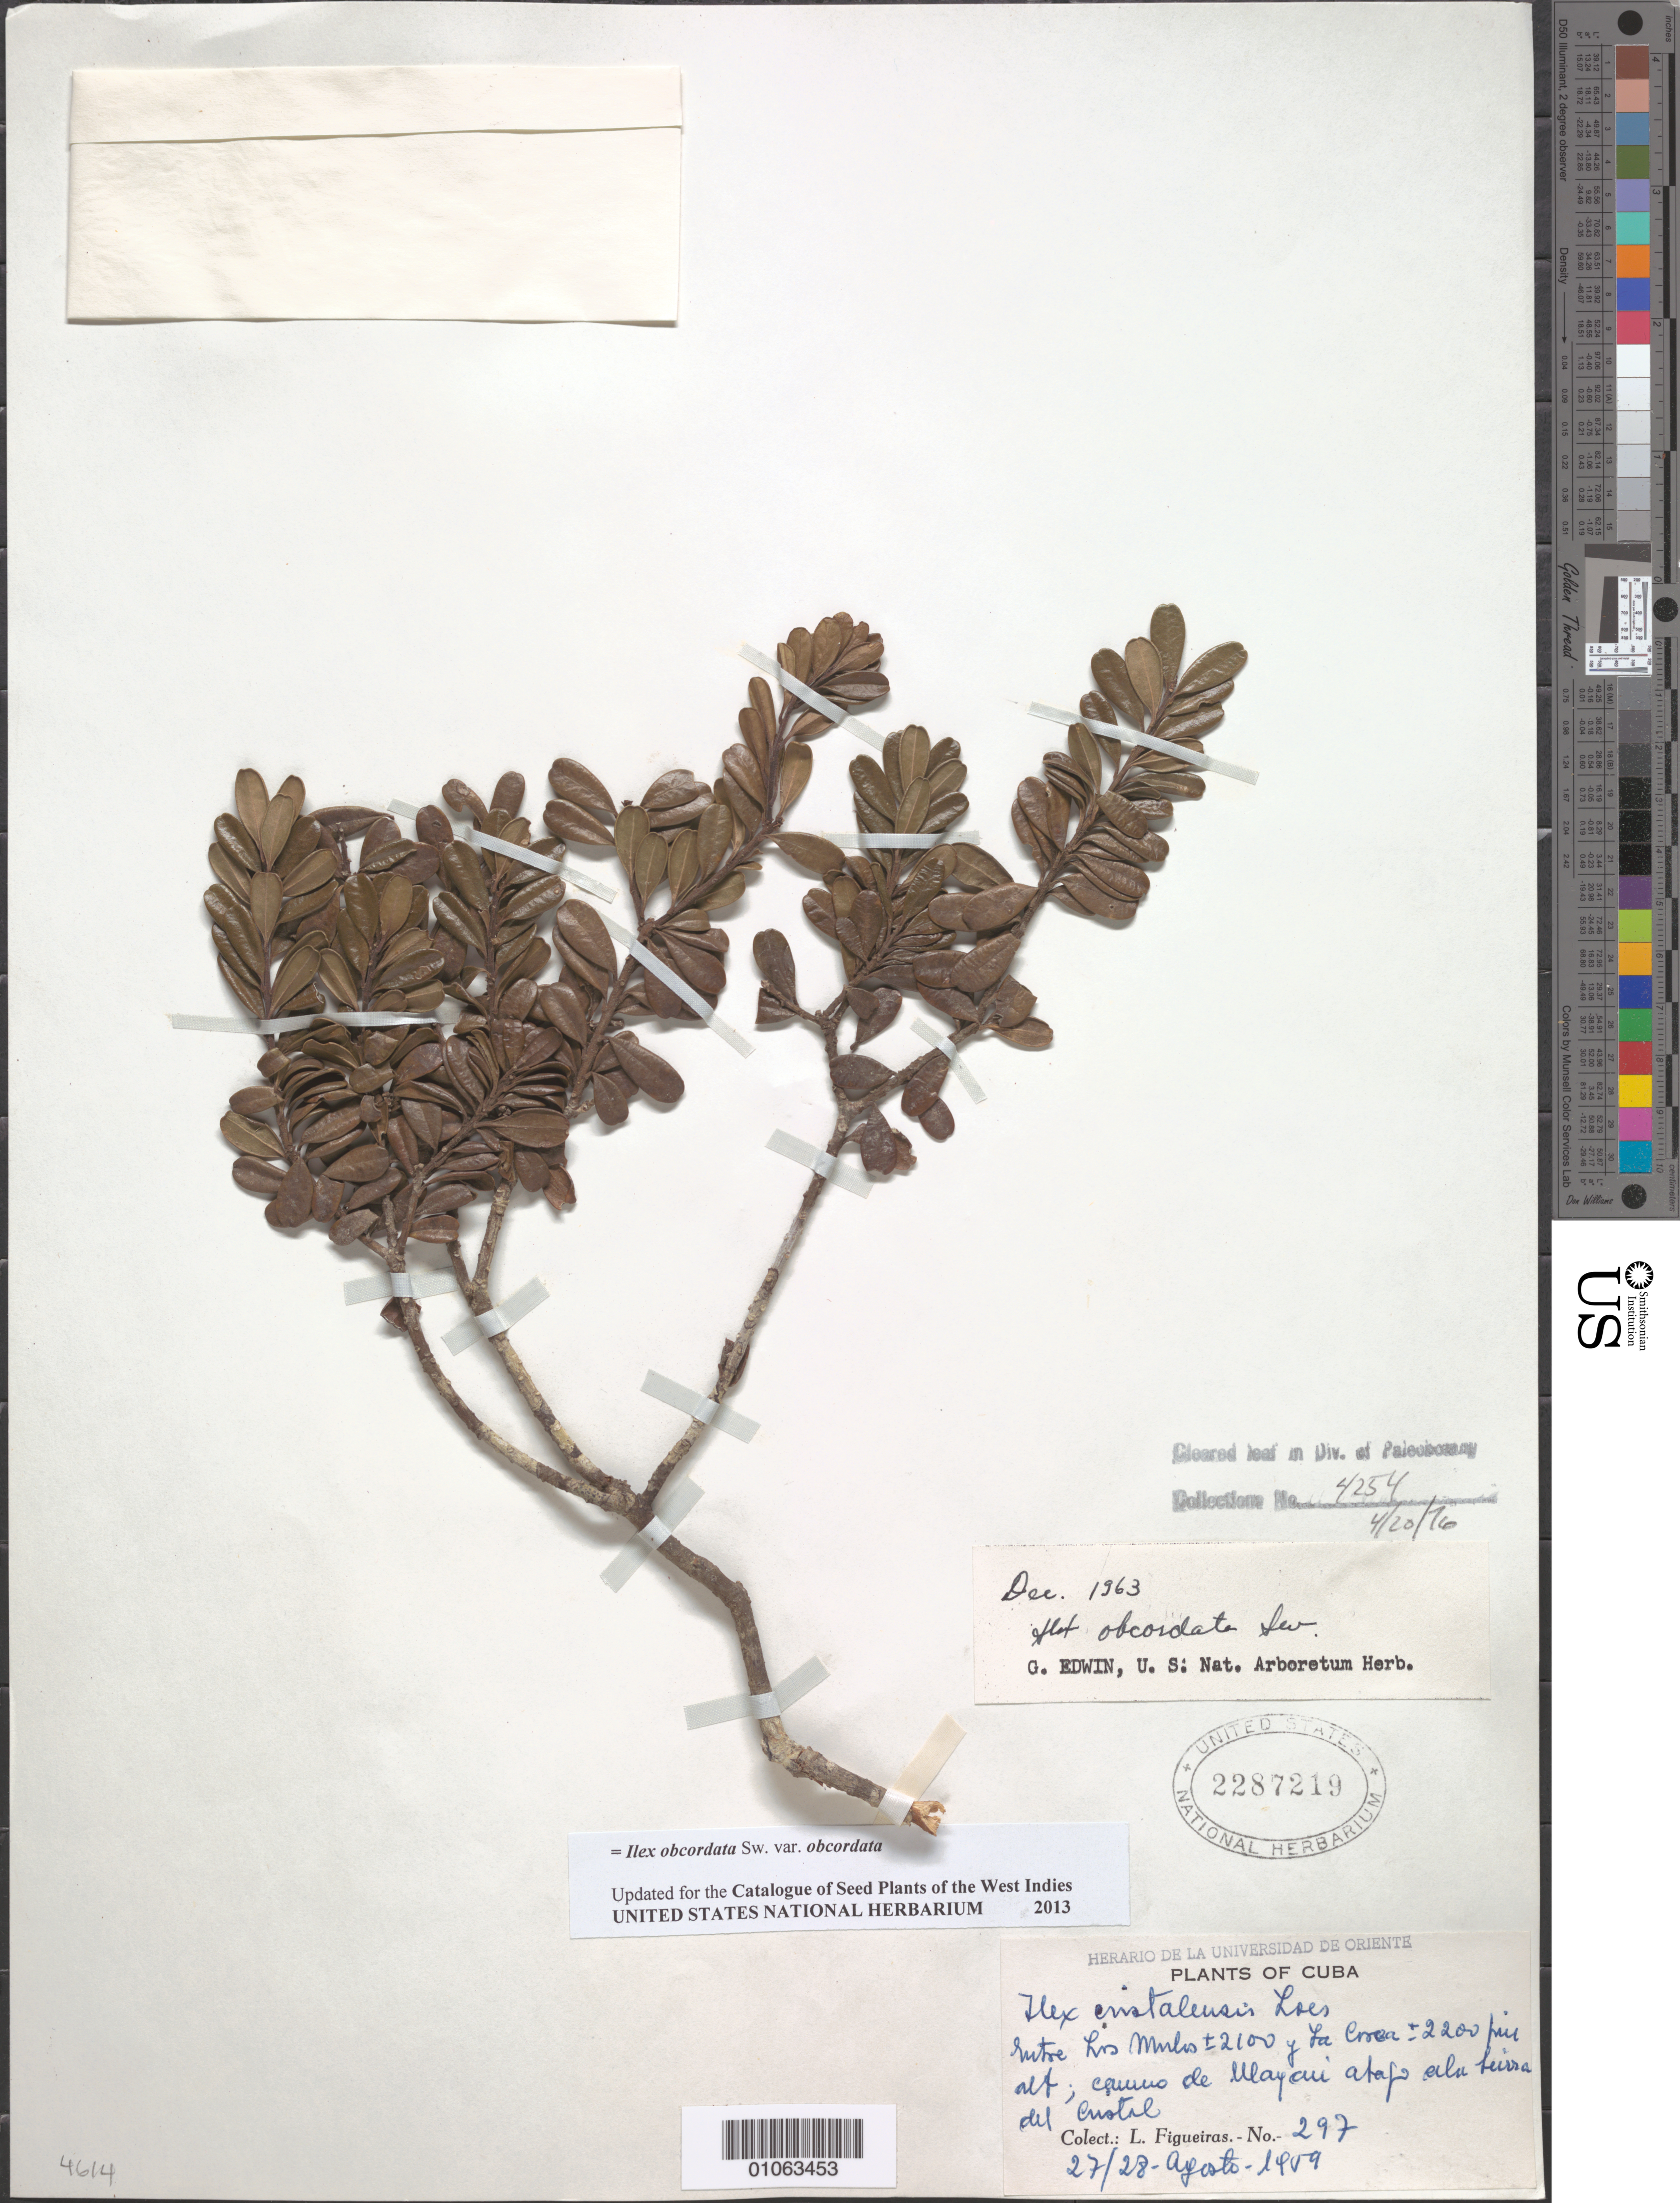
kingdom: Plantae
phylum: Tracheophyta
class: Magnoliopsida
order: Aquifoliales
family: Aquifoliaceae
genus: Ilex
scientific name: Ilex obcordata var. obcordata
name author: Sw.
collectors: M. López Figueiras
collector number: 297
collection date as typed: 27 Aug 1959 to 28 Aug 1959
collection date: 1959-08-27/1959-08-28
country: Cuba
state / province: Oriente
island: Cuba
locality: Entre Las Milos y La Corea, camino de Mayari abajo a la Sierra del Cristal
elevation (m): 640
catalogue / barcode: US 2287219